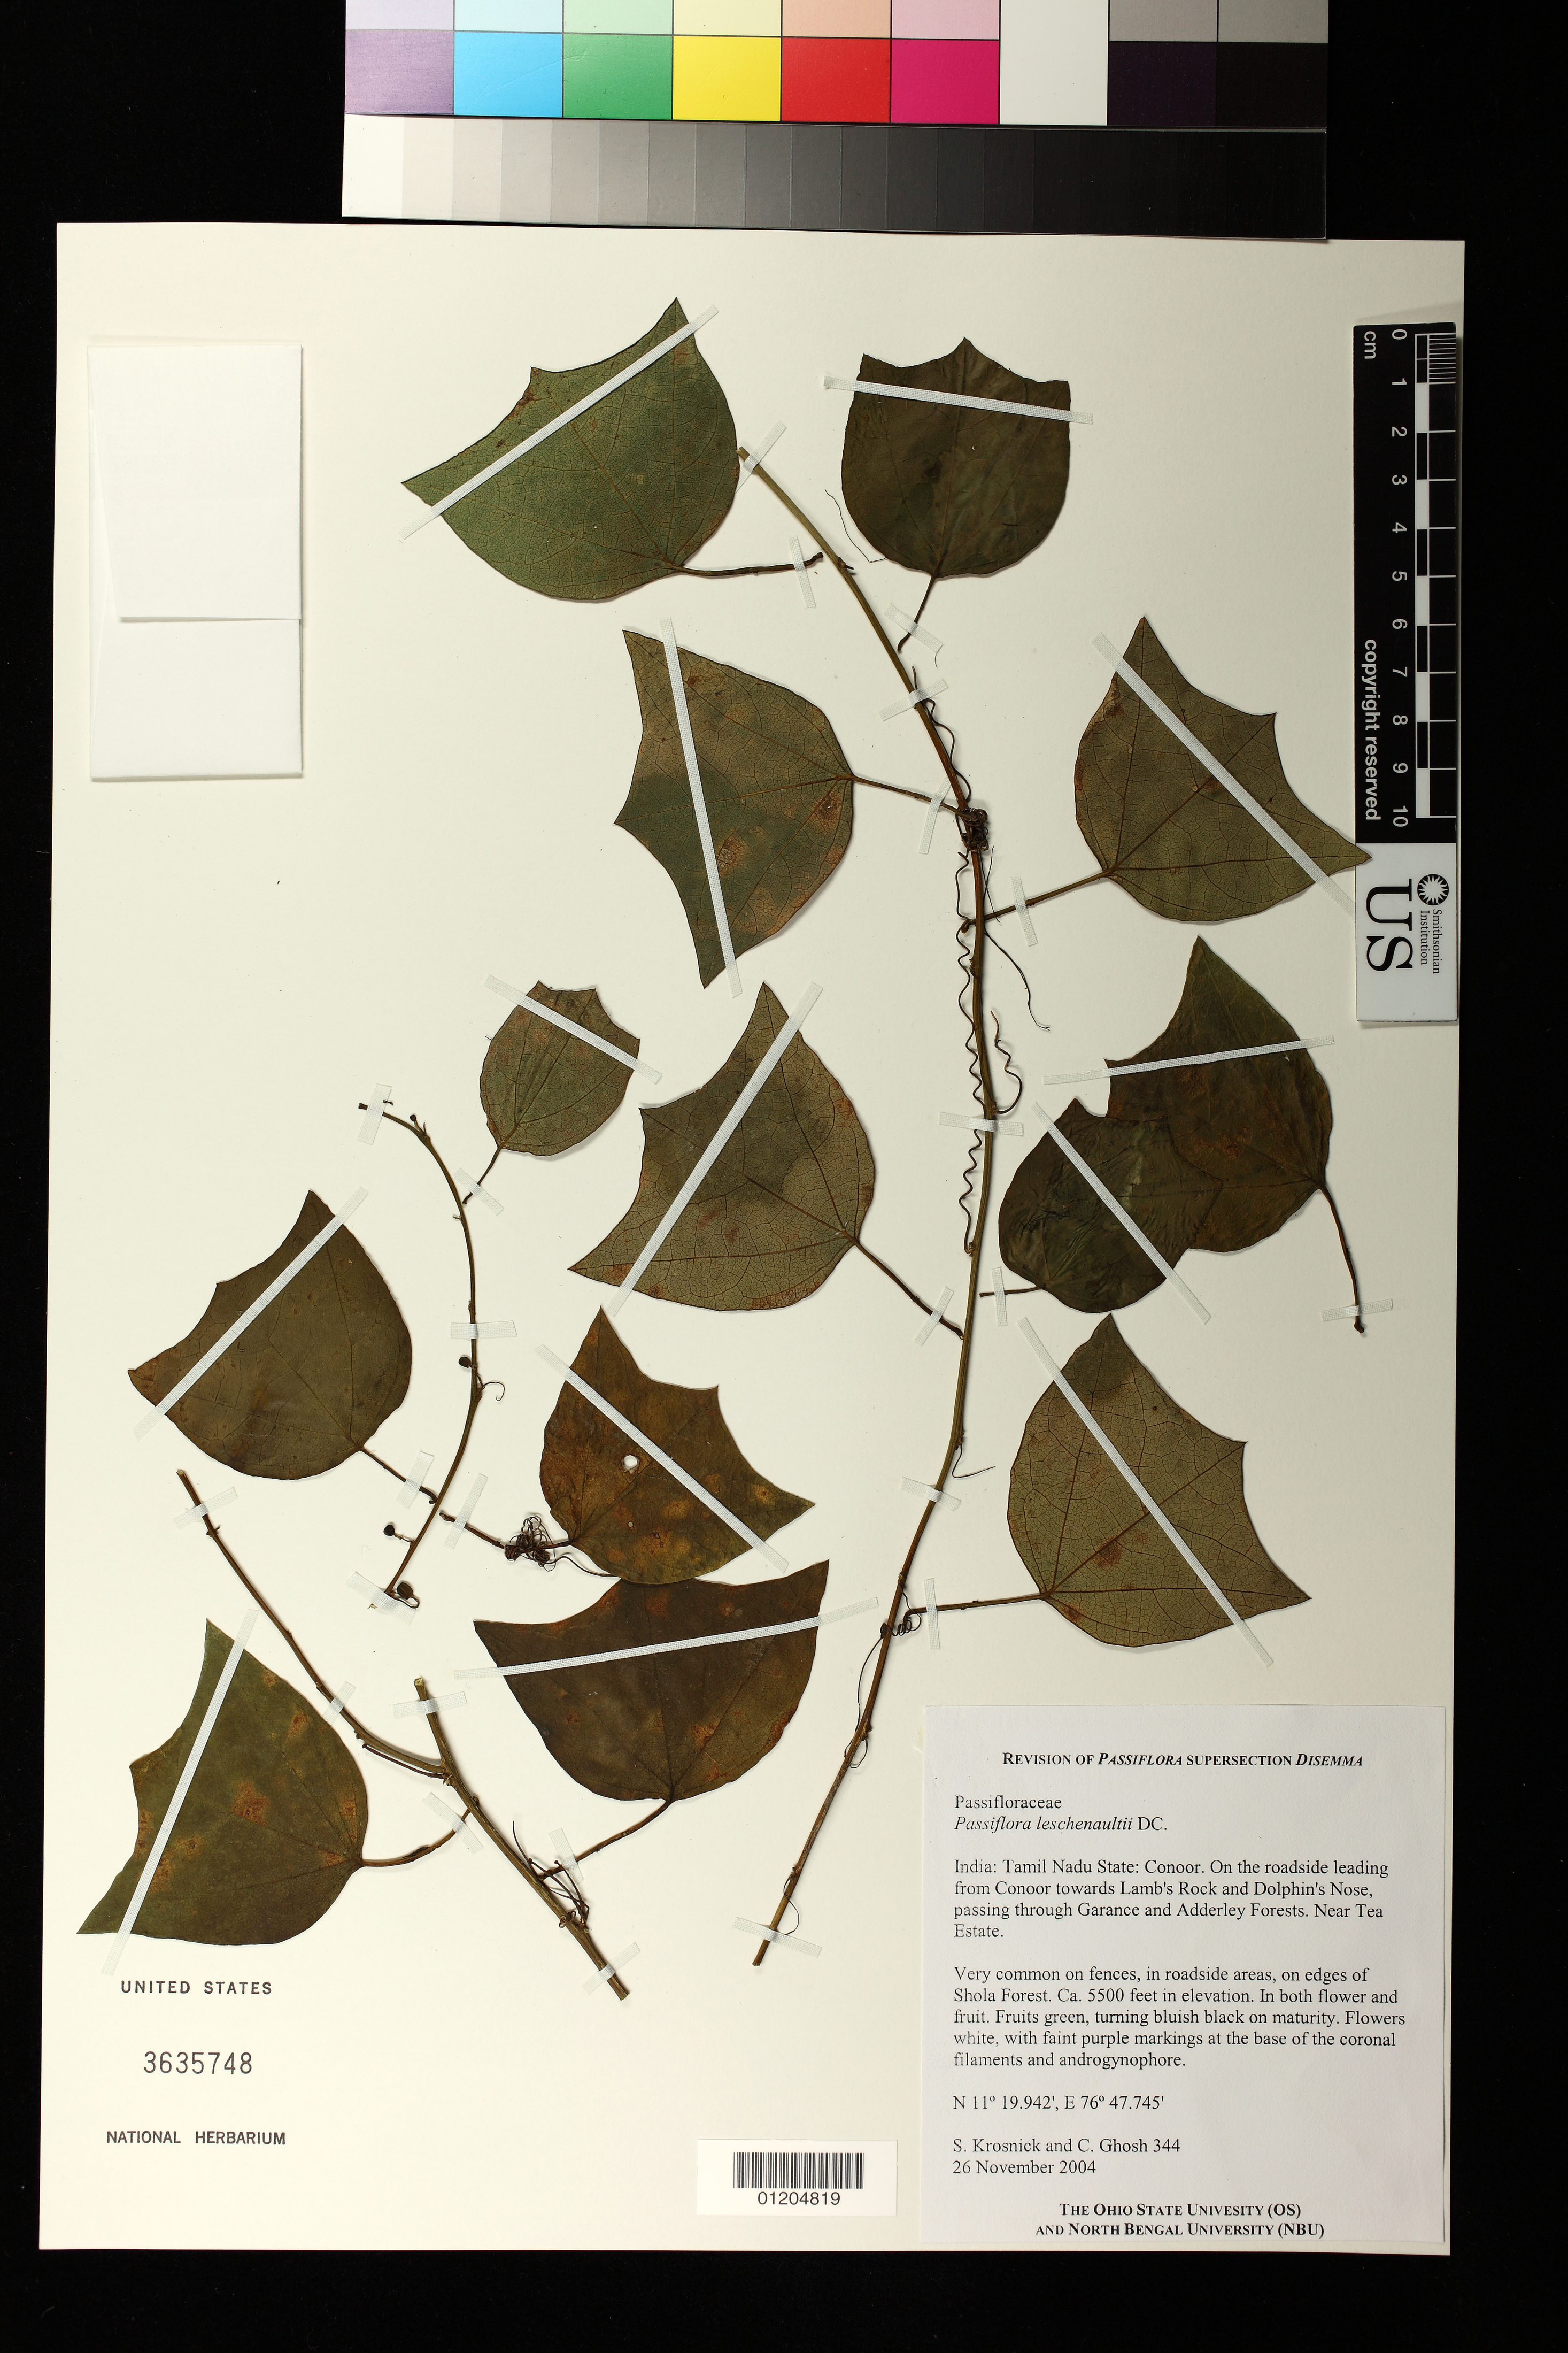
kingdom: Plantae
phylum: Tracheophyta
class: Magnoliopsida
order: Malpighiales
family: Passifloraceae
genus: Passiflora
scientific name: Passiflora leschenaultii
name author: DC.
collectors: S. Krosnick & C. Ghosh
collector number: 344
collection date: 2004-11-26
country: India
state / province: Tamil Nadu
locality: Conoor. On the roadside leading from Conoor towards Lamb's Rock and Dolphin's Nose, passing through Garance and Adderley Forests. Near Tea Estate.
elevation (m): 1676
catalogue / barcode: US 3635748